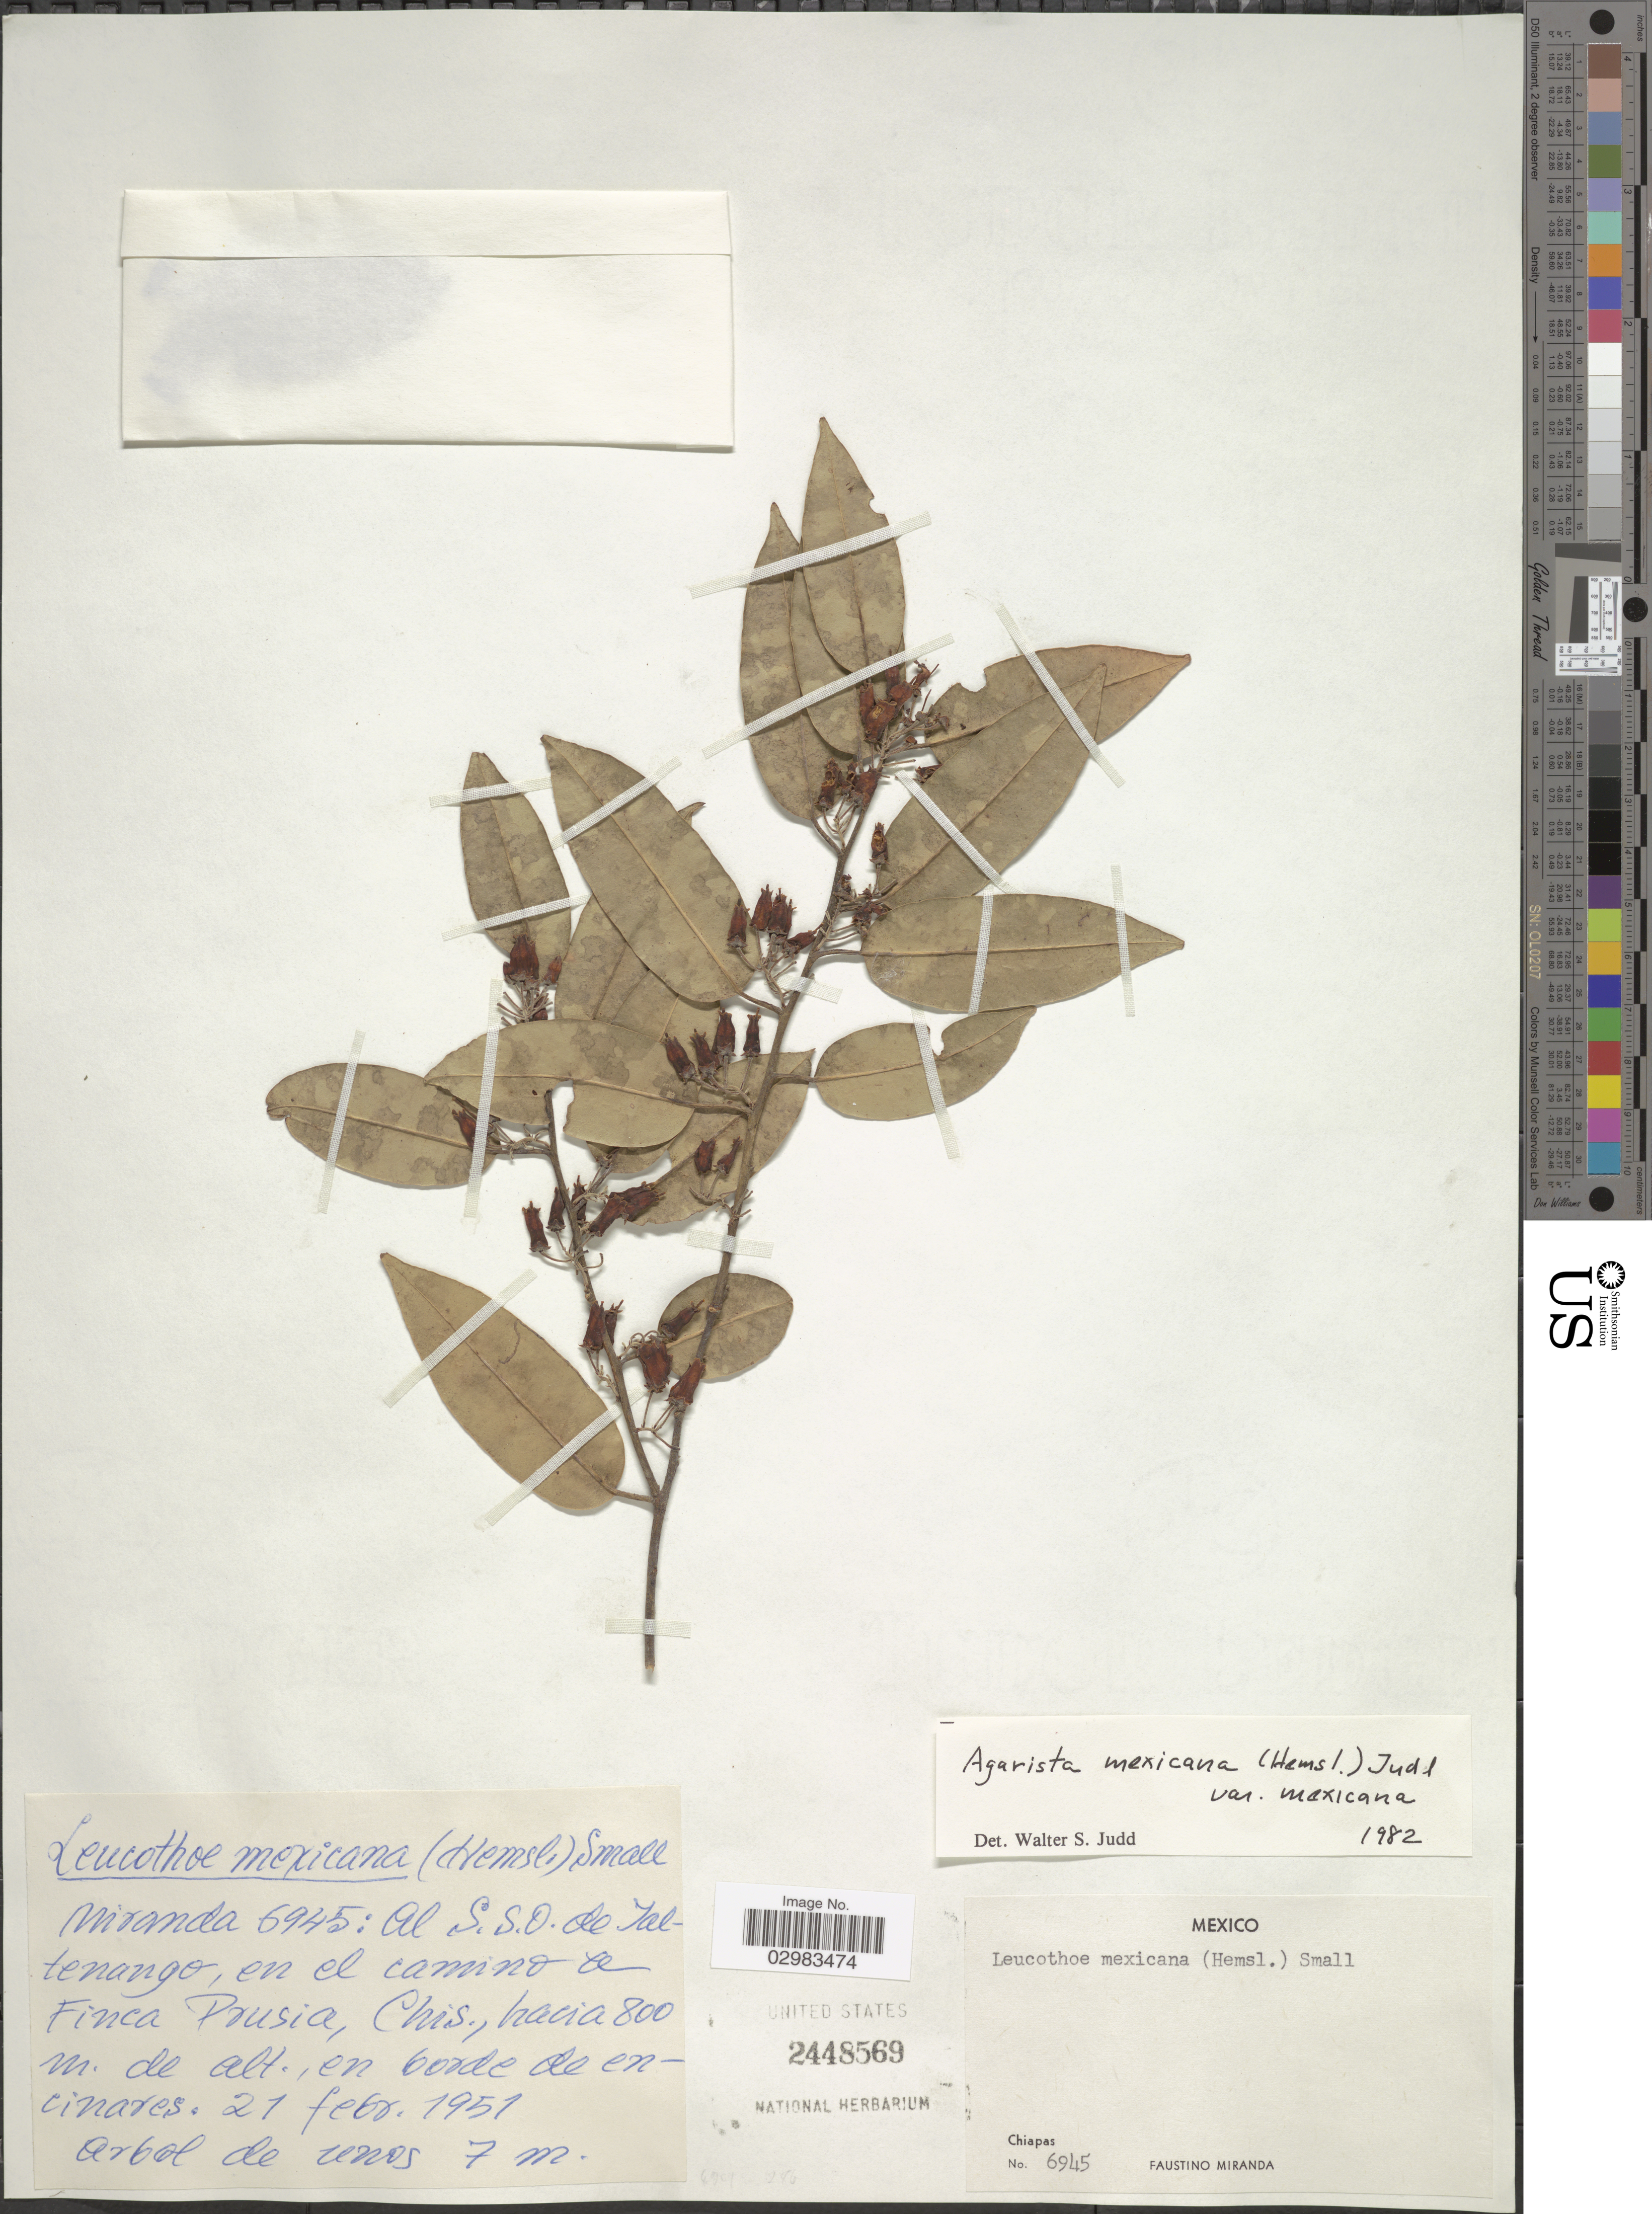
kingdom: Plantae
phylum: Tracheophyta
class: Magnoliopsida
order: Ericales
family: Ericaceae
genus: Leucothoe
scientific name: Leucothoë mexicana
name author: (Hemsl.) Small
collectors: F. Miranda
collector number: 6945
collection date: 1951-02-21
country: Mexico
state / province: Chiapas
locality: Al S.S.O. de Taltenango, en el camino de Finca Prusia.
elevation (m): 800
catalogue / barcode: US 2448569